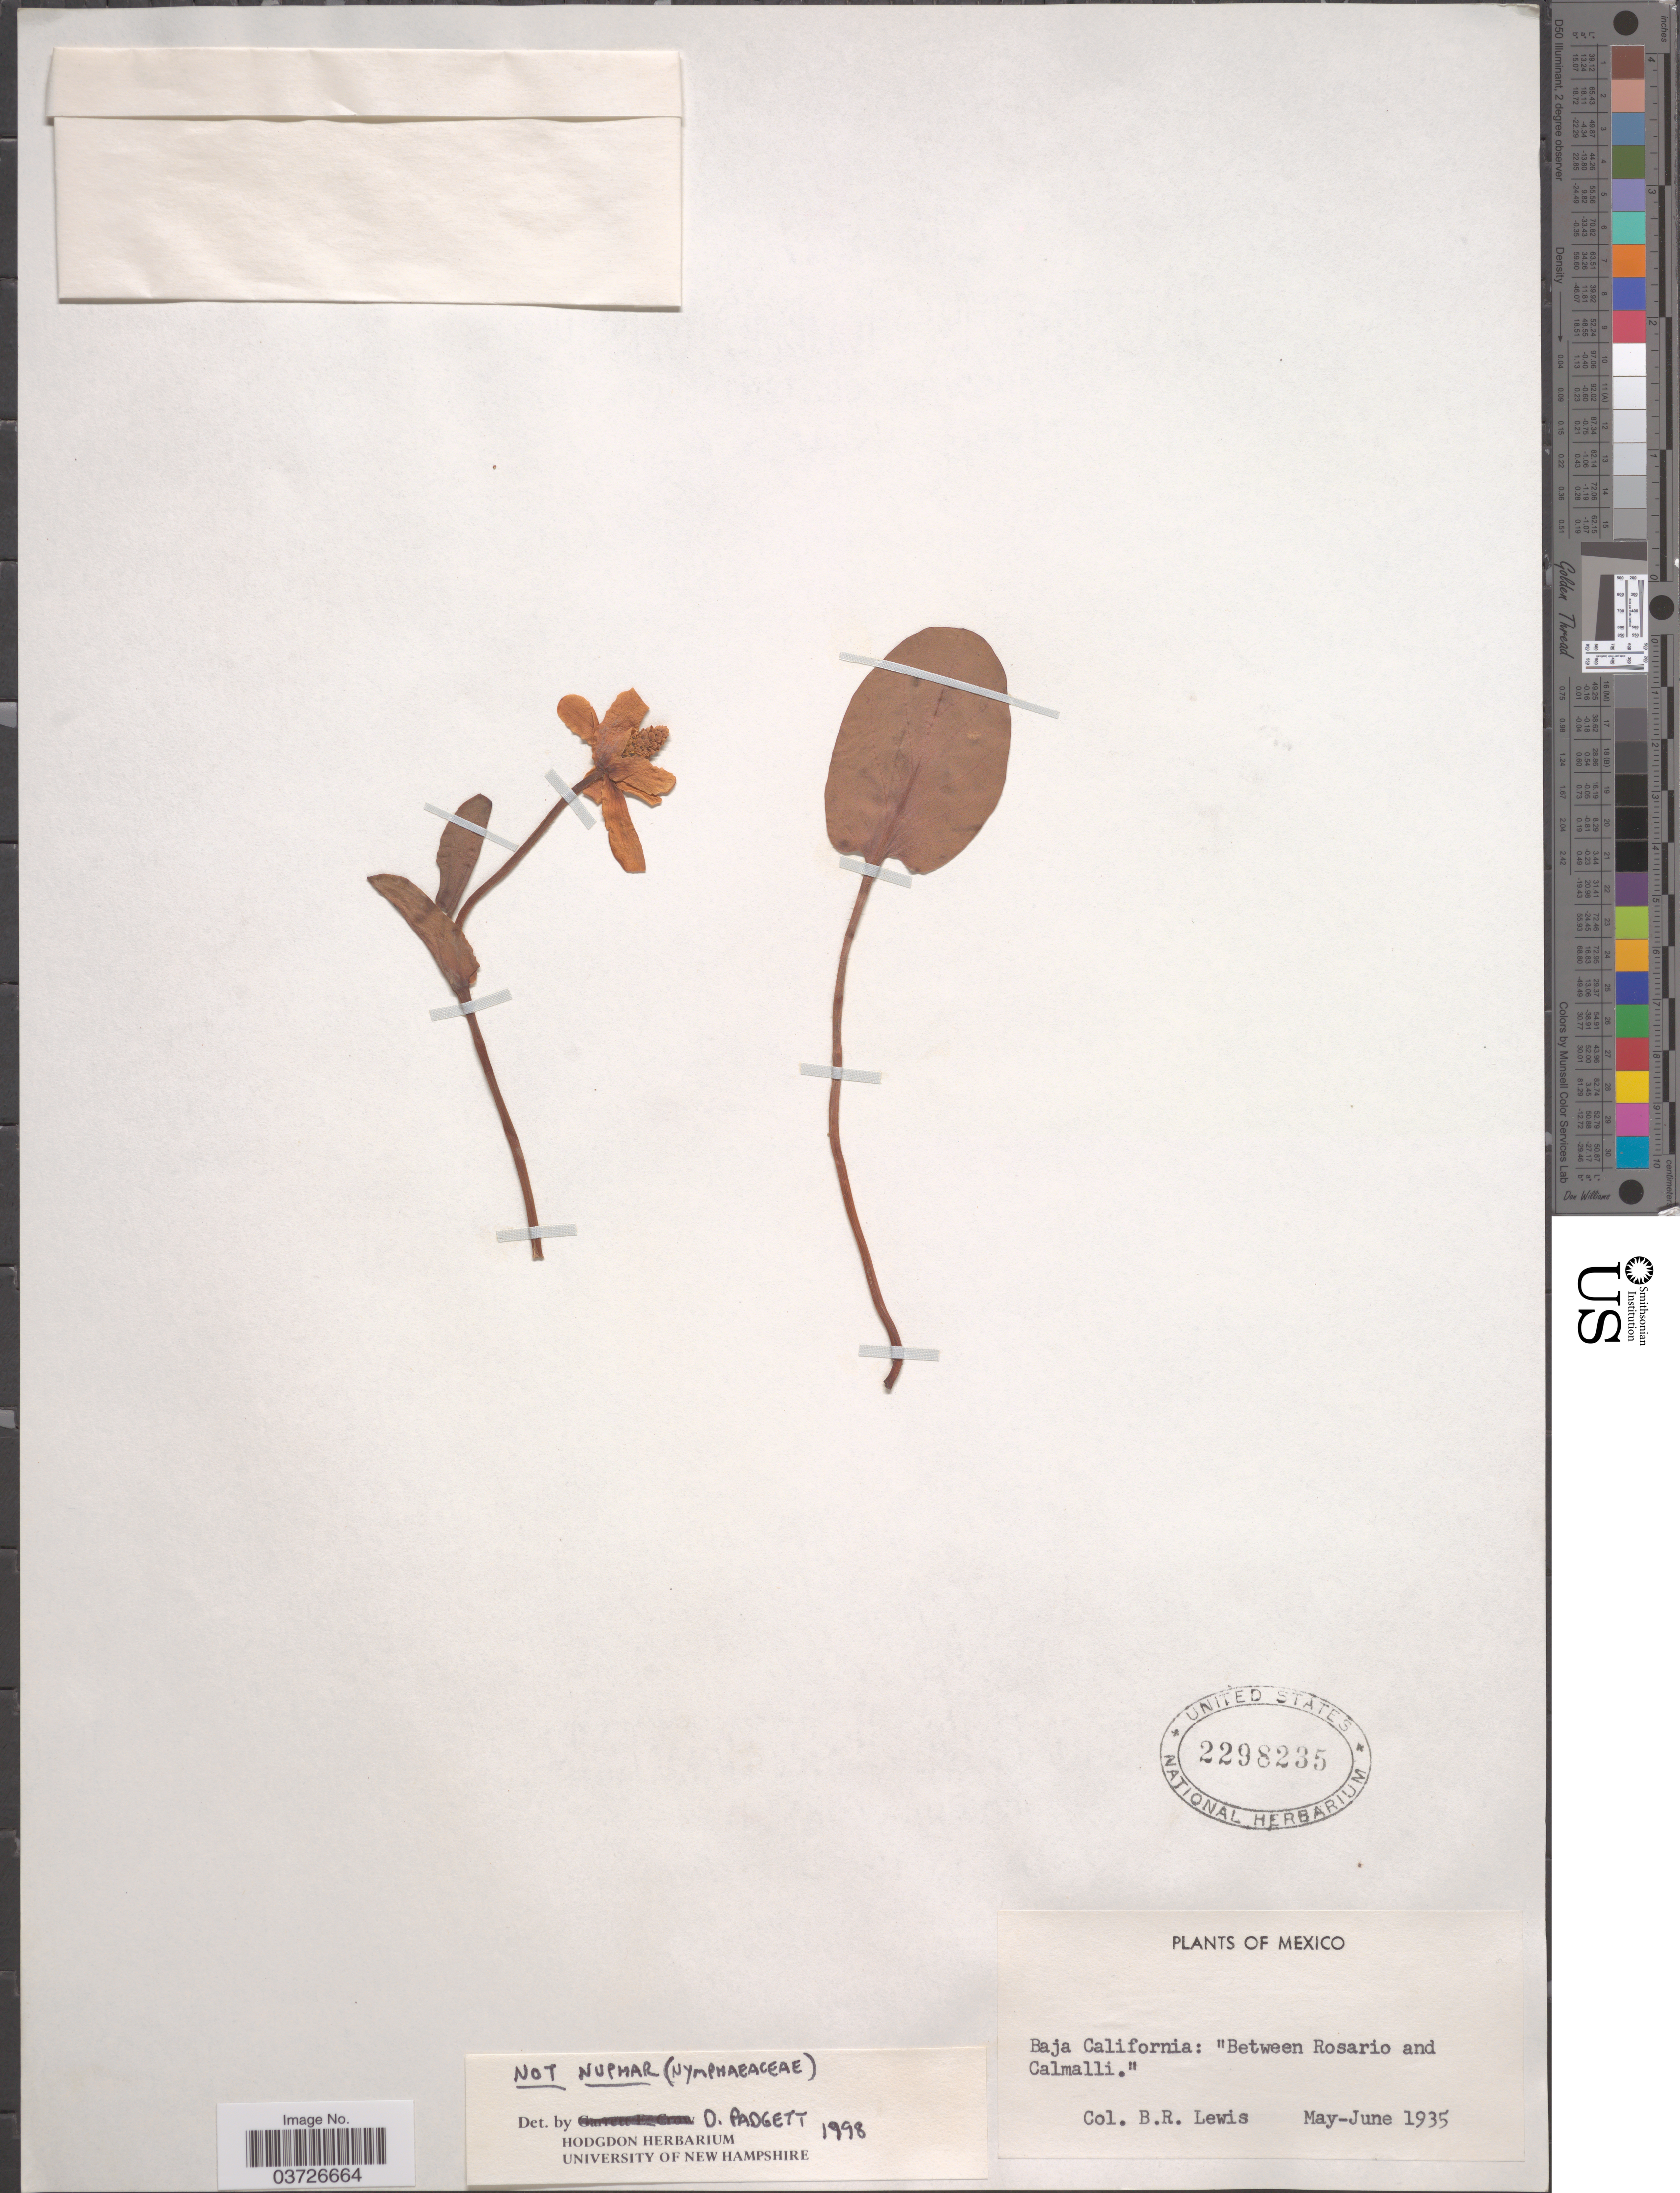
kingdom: Plantae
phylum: Tracheophyta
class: Magnoliopsida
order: Piperales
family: Saururaceae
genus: Anemopsis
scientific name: Anemopsis californica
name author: (Nutt.) Hook. & Arn.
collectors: B. R. Lewis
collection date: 1935-05/1935-06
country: Mexico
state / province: Baja California Norte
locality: Between Rosario and Calmalli.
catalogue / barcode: US 2298235